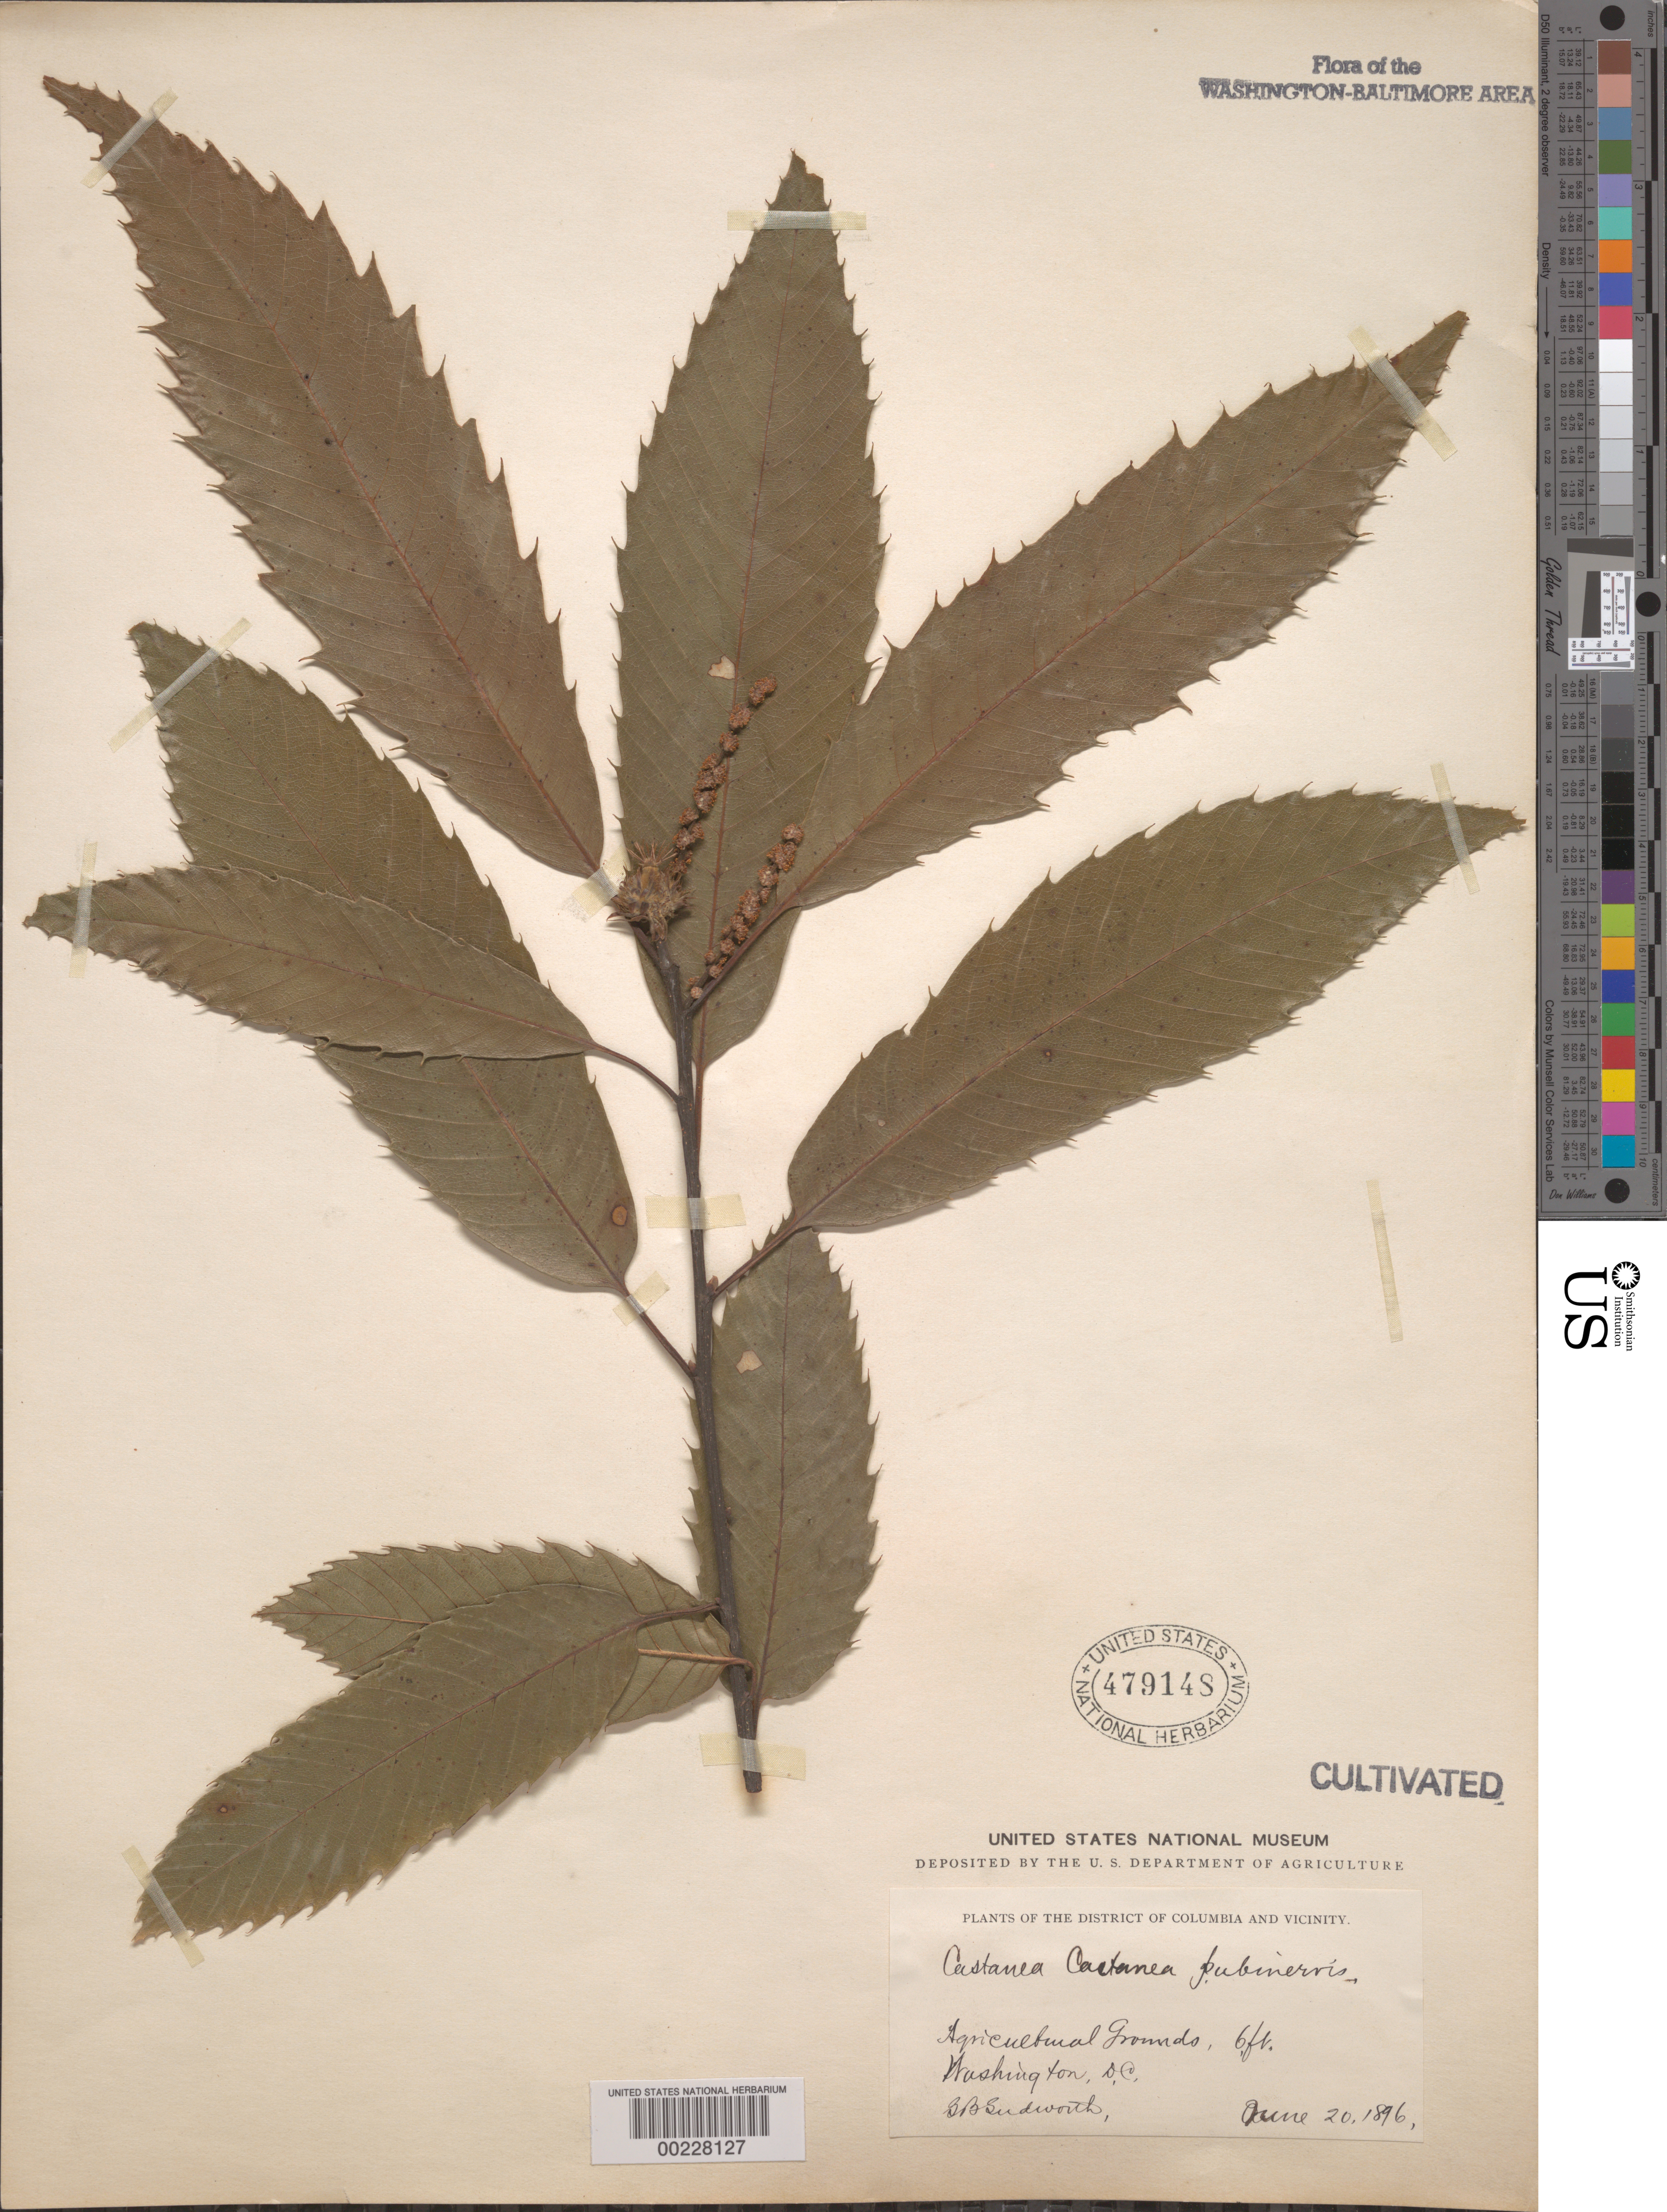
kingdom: Plantae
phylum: Tracheophyta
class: Magnoliopsida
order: Fagales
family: Fagaceae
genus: Castanea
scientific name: Castanea pubinervis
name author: C.K. Schneid.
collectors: G. B. Sudworth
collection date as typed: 20 Jun 1896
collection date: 1896-06-20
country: United States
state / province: District of Columbia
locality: Agricultural grounds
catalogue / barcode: US 479148